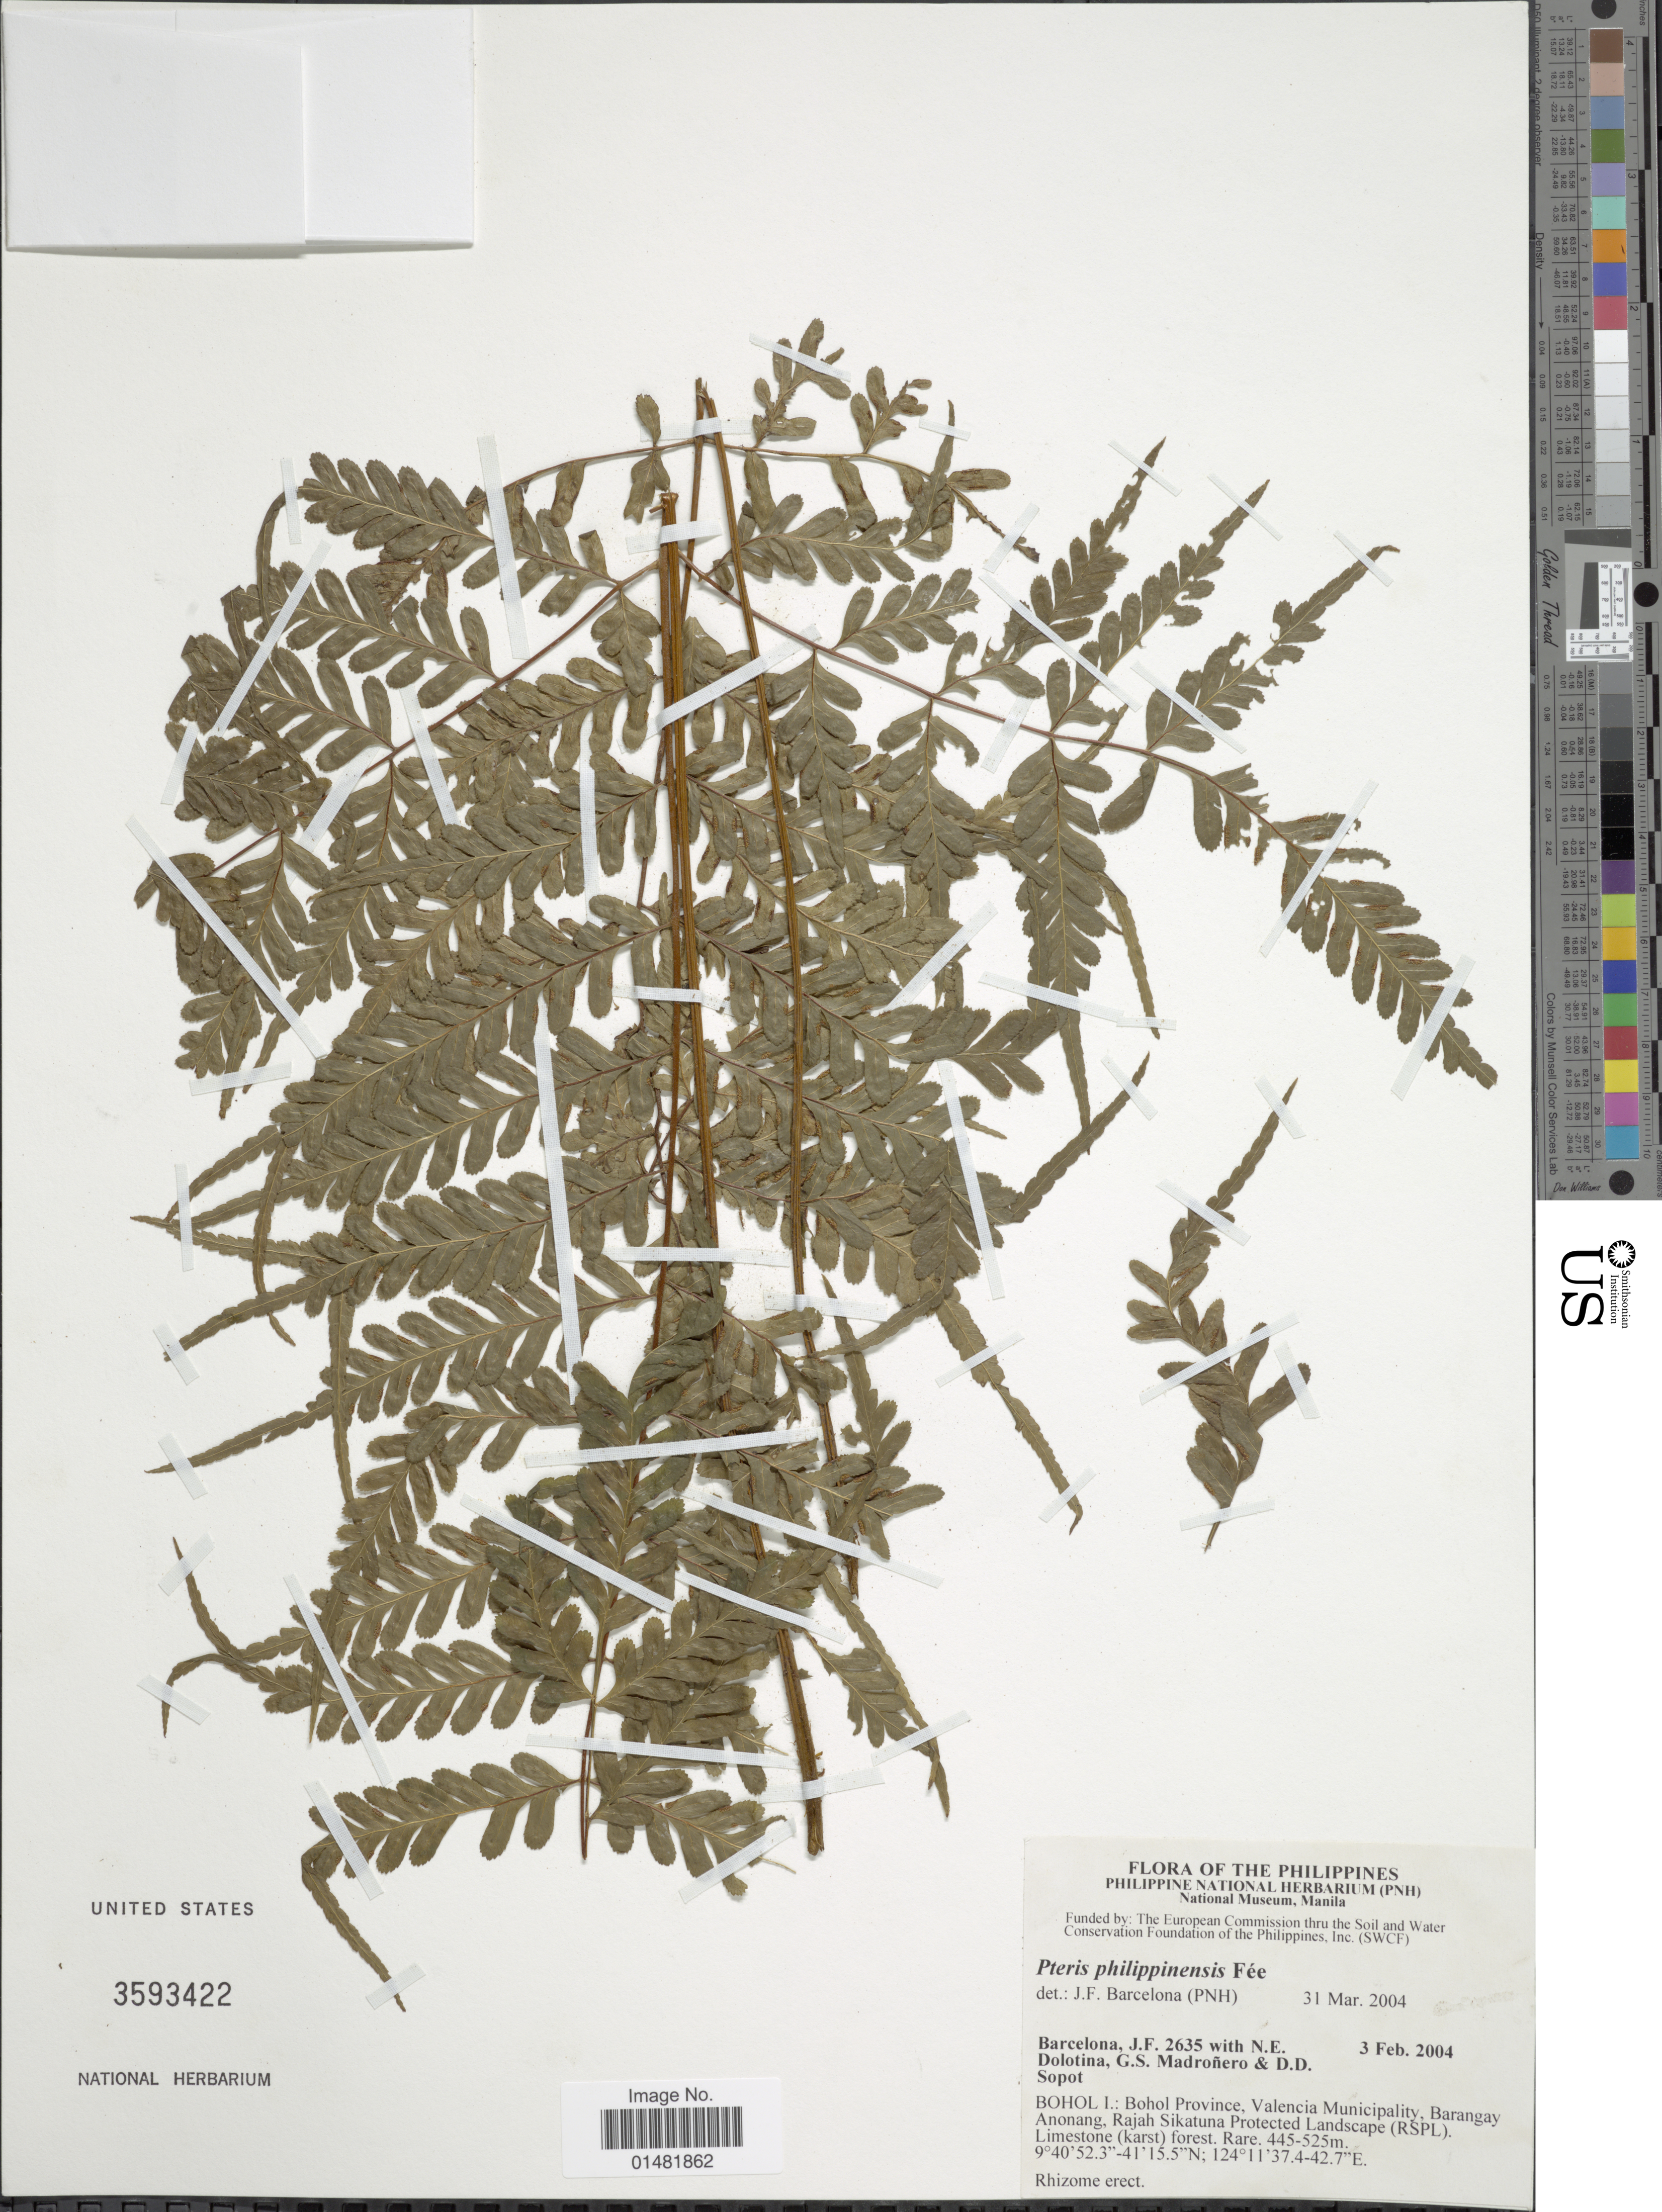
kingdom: Plantae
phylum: Tracheophyta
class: Polypodiopsida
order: Polypodiales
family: Pteridaceae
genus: Pteris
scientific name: Pteris philippinensis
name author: Fée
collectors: J. F. Barcelona, N. Dolotina, G. Madroñero & D. Sopot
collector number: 2635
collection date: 2004-02-03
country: Philippines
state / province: Central Visayas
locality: Bohol I.: Bohol Province, Valencia Municipality, Barangay Anonang, Rajah Sikatuna Protected Landscape (RSPL)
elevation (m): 445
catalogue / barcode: US 3593422